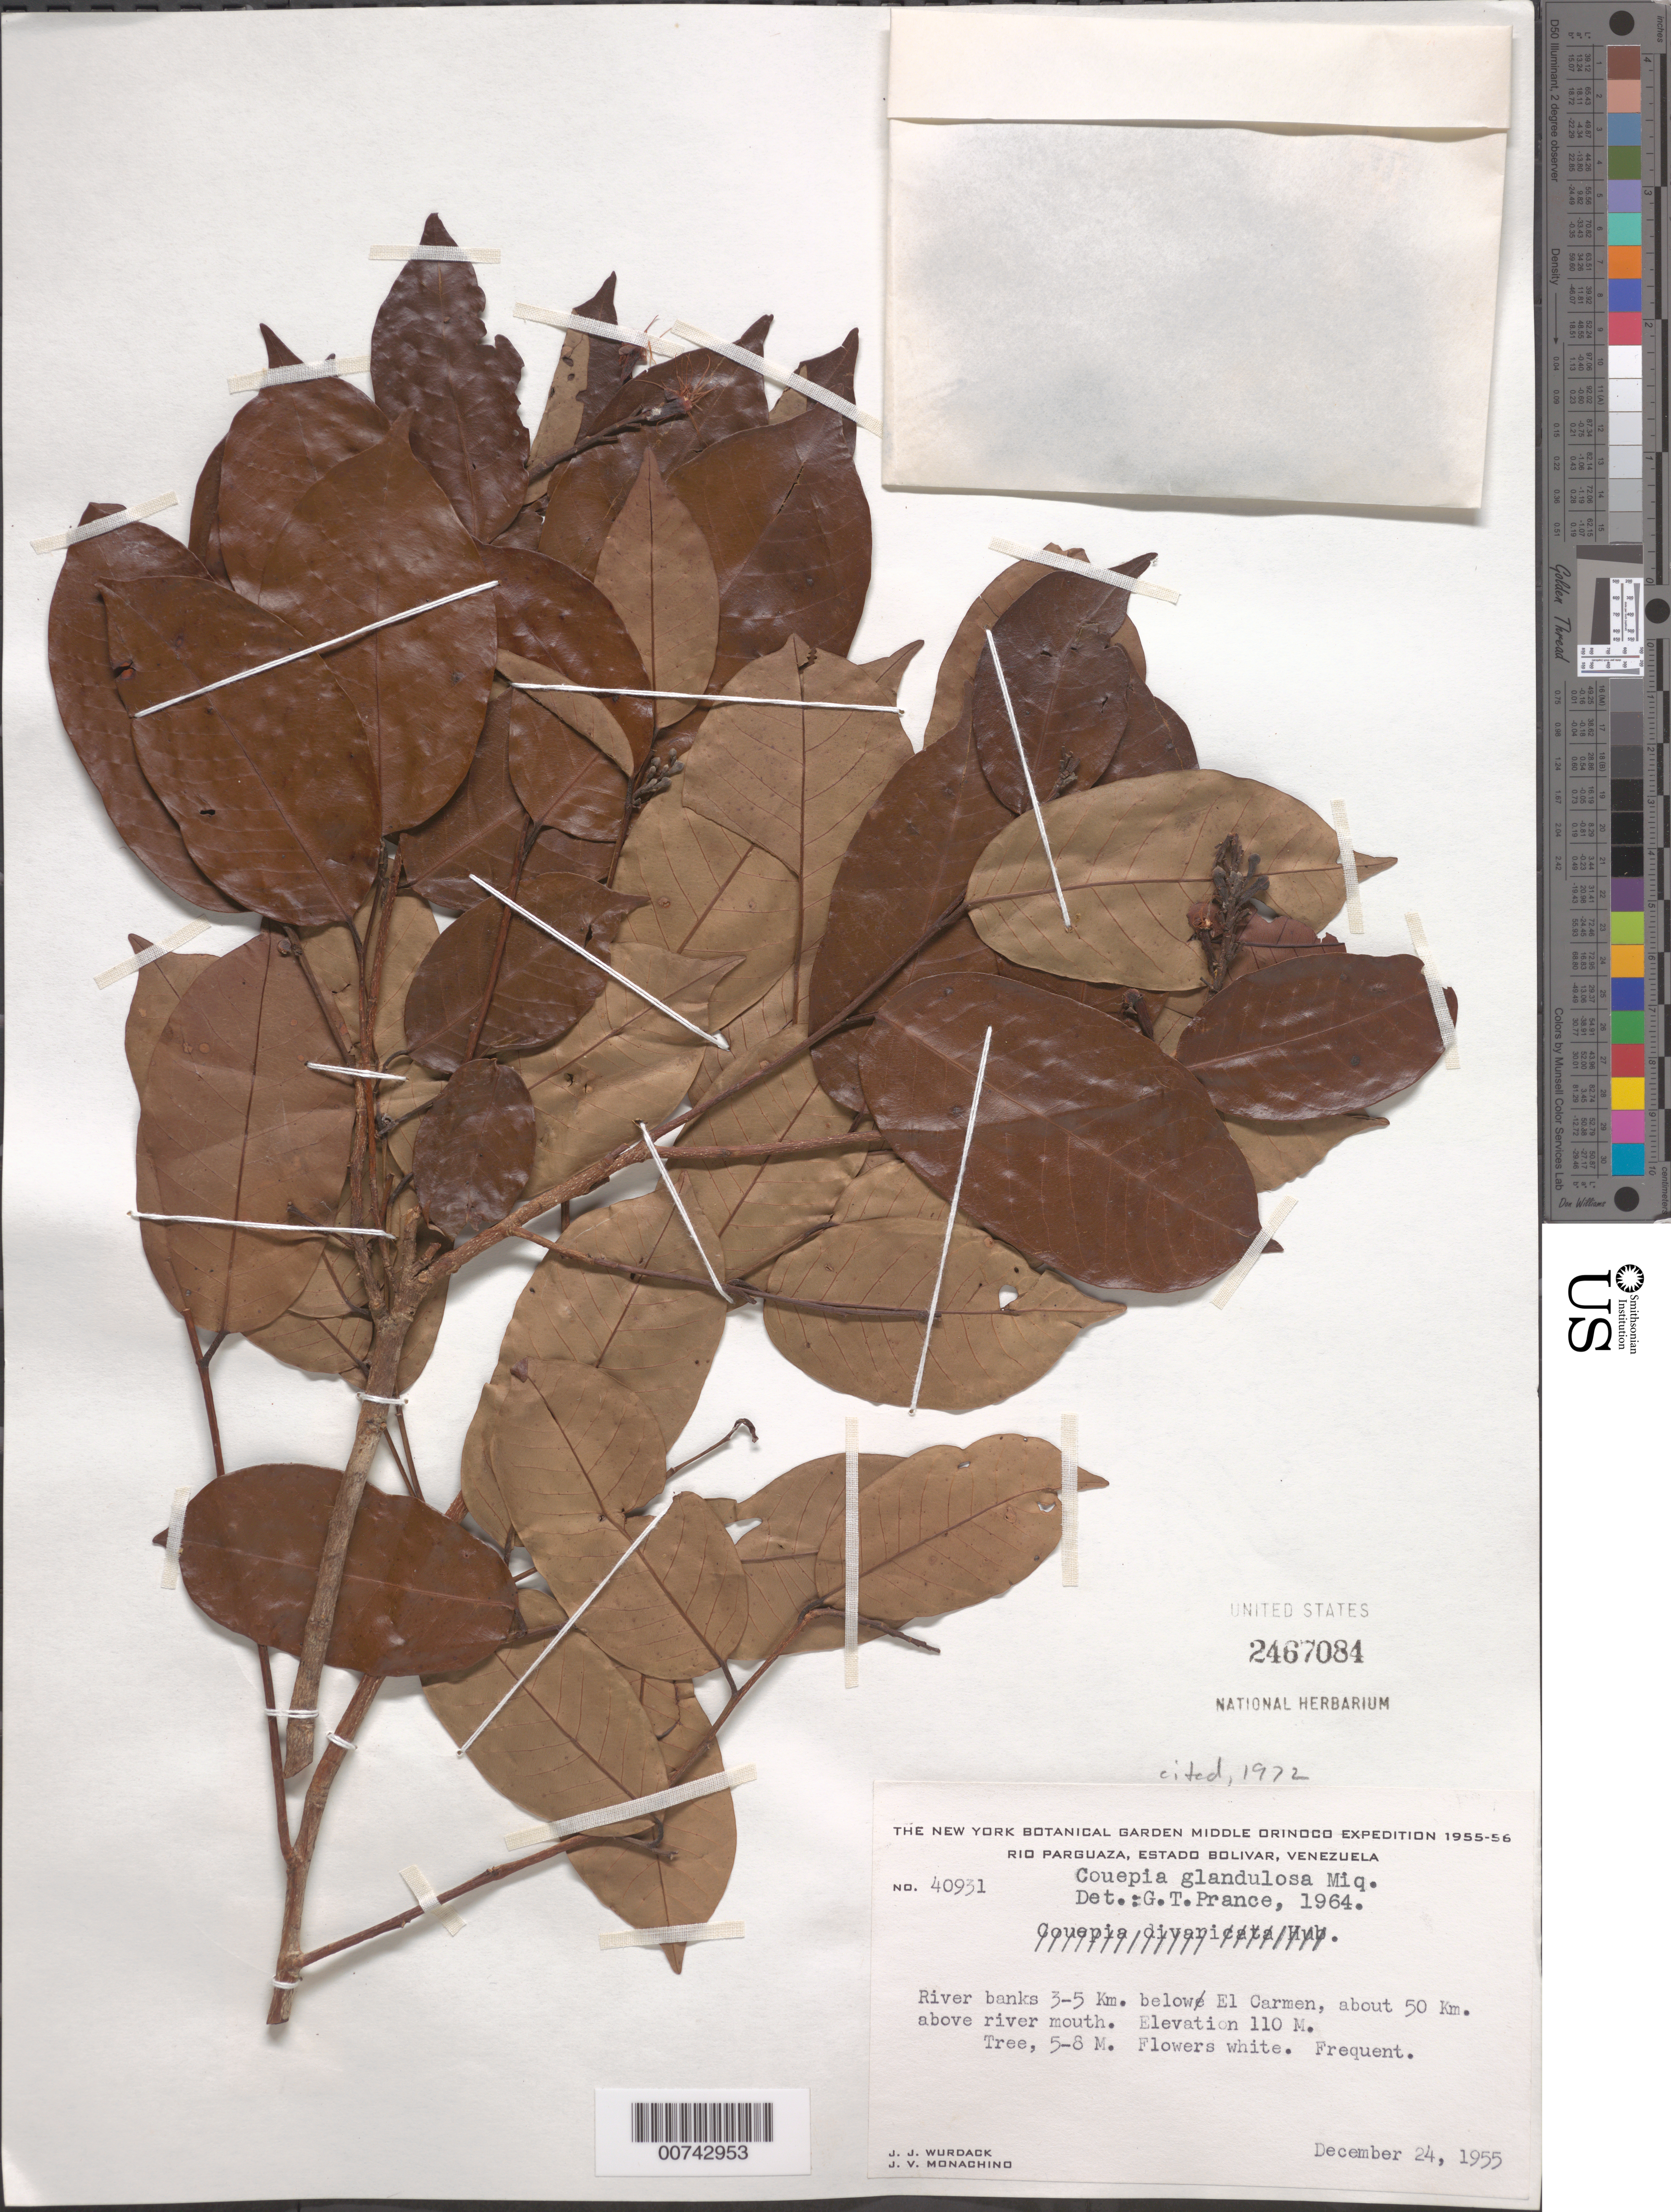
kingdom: Plantae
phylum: Tracheophyta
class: Magnoliopsida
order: Malpighiales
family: Chrysobalanaceae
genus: Couepia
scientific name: Couepia glandulosa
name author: Miq.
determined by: Prance, G. T.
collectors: J. J. Wurdack & J. V. Monachino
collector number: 40931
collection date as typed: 24-Dec-55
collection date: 1955-12-24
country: Venezuela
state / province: Bolívar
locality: El Carmen, 3-5 km below (50 km above mouth); Río Parguaza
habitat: Banks of river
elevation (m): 110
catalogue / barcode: US 2467084